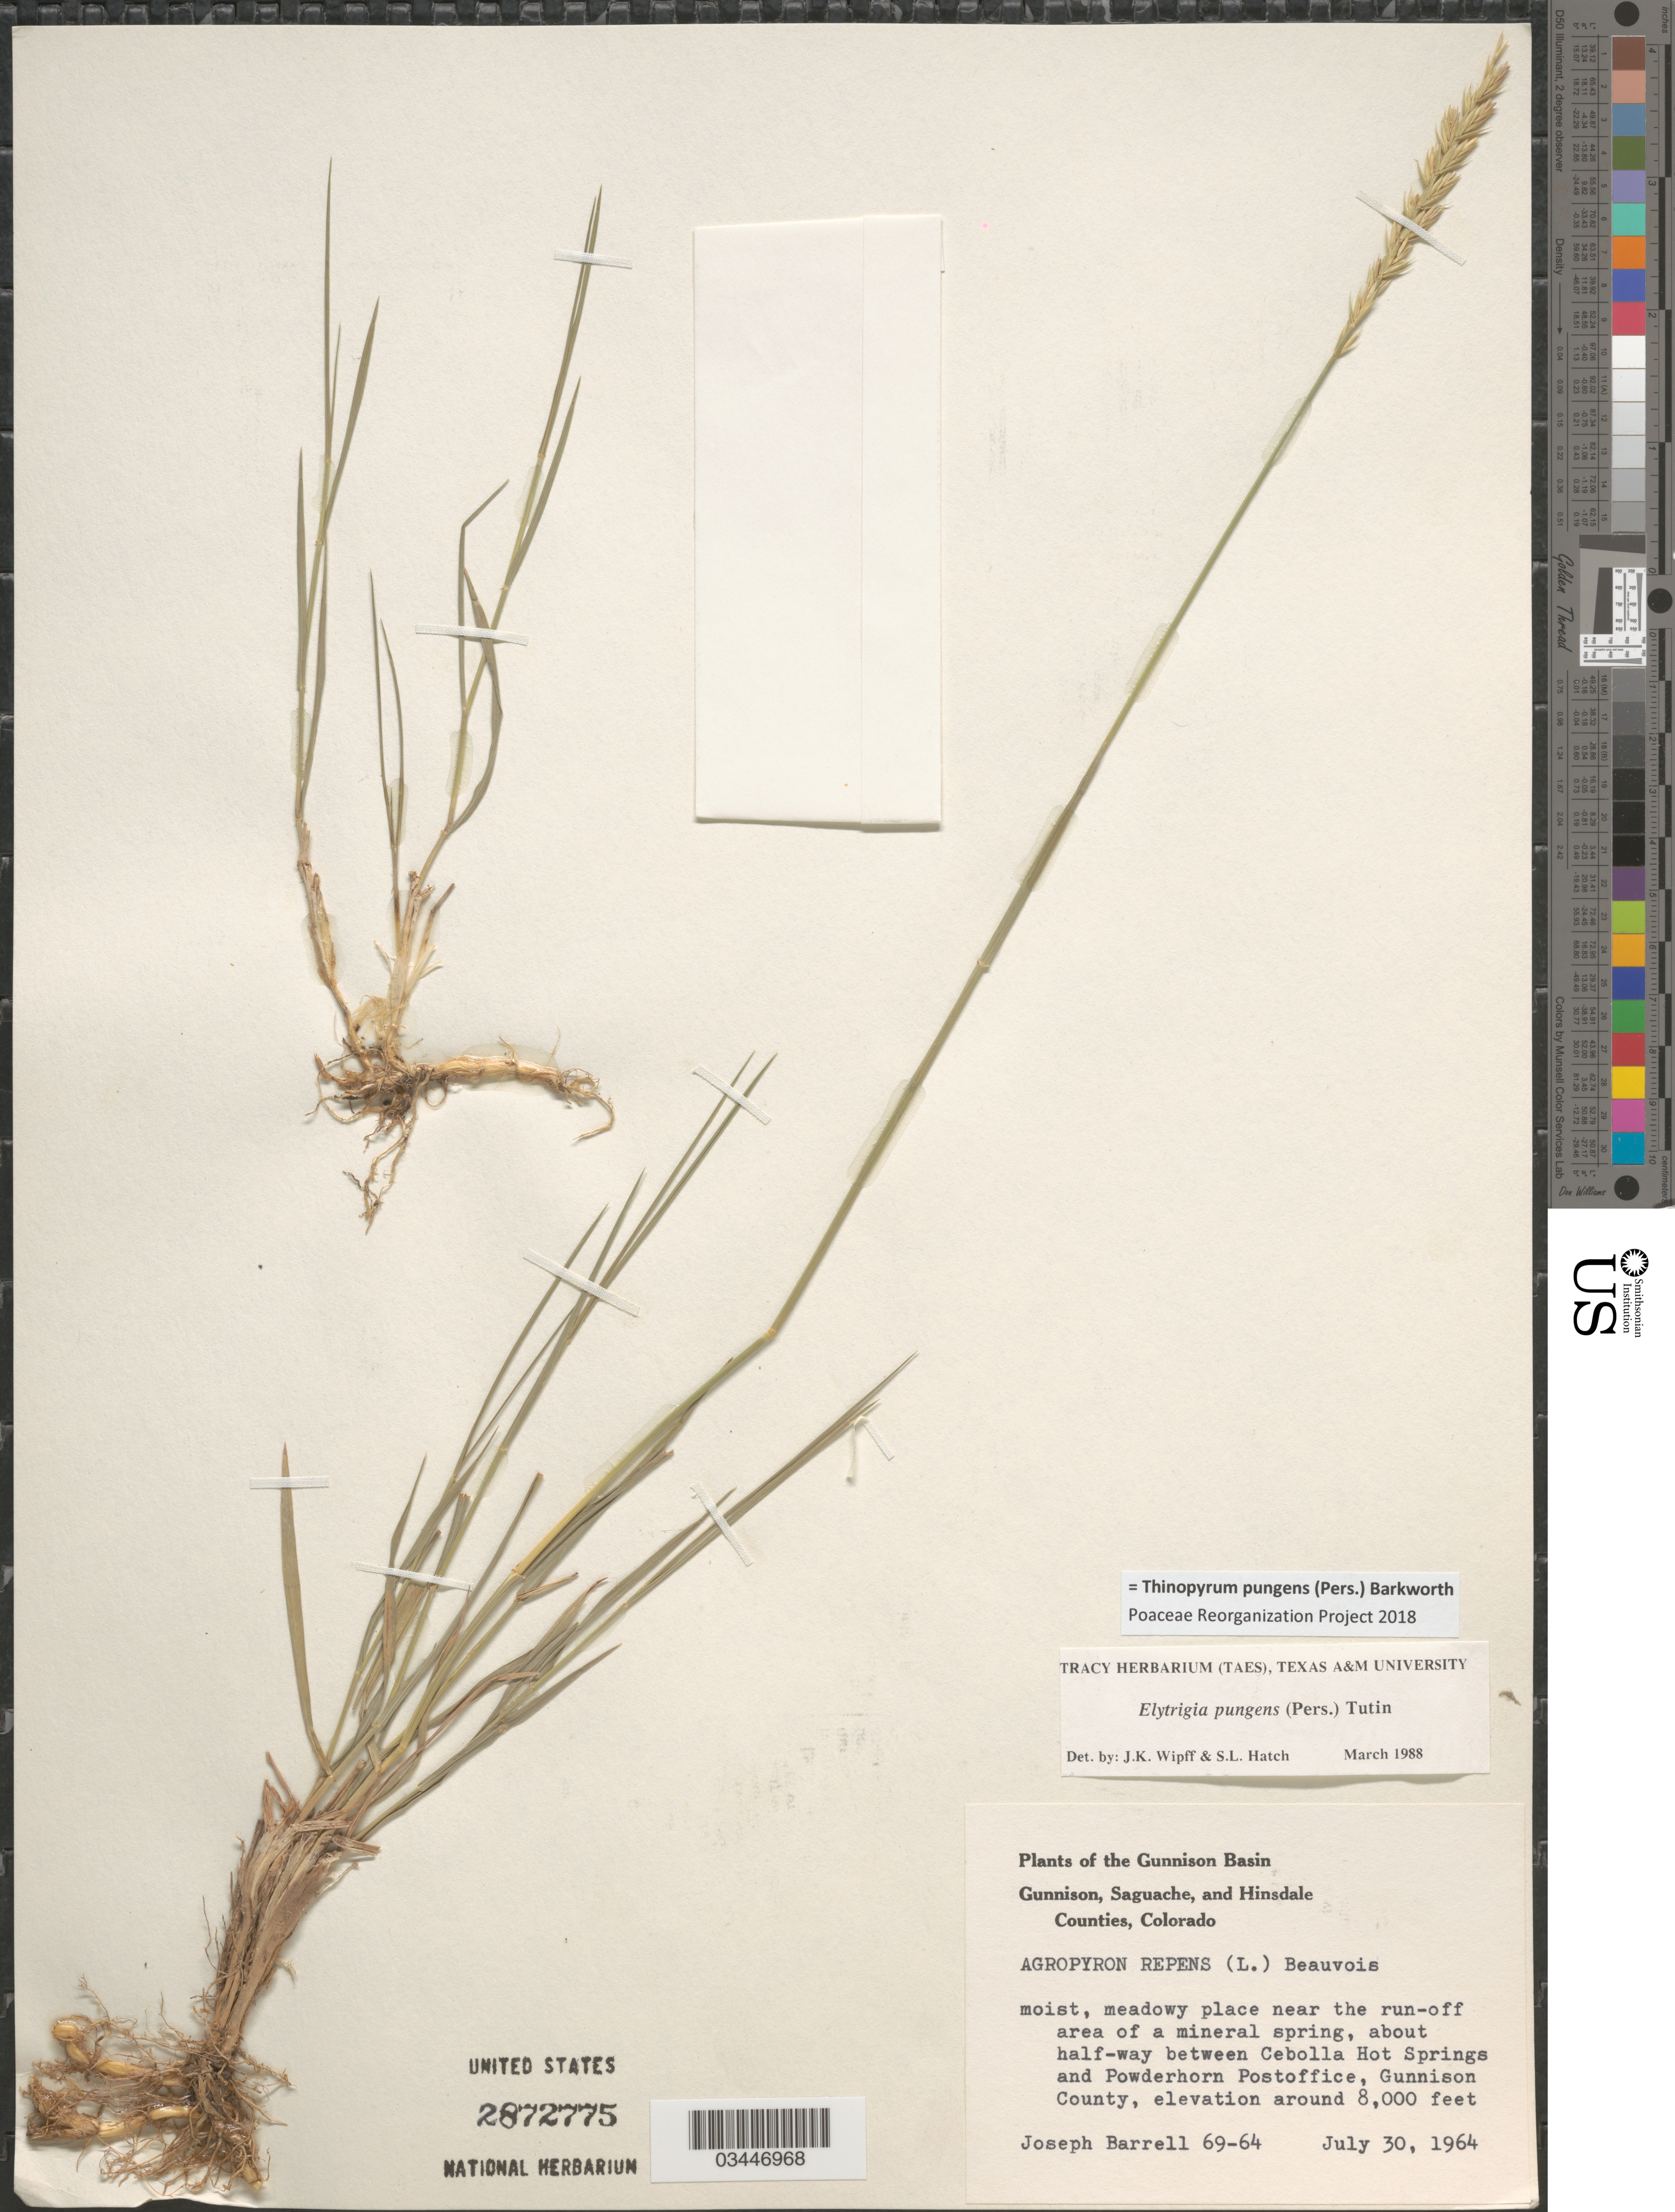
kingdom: Plantae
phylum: Tracheophyta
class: Liliopsida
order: Poales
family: Poaceae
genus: Thinopyrum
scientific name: Thinopyrum pungens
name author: (Pers.) Barkworth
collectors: J. Barrell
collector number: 69-64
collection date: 1964-07-30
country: United States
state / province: Colorado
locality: The Gunnison Basin. Moist, meadowy place near the run-off area of a mineral spring, about half-way between Cebolla Hot Springs and Powderhorn Postoffice, Gunnison County.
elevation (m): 2438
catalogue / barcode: US 2872775